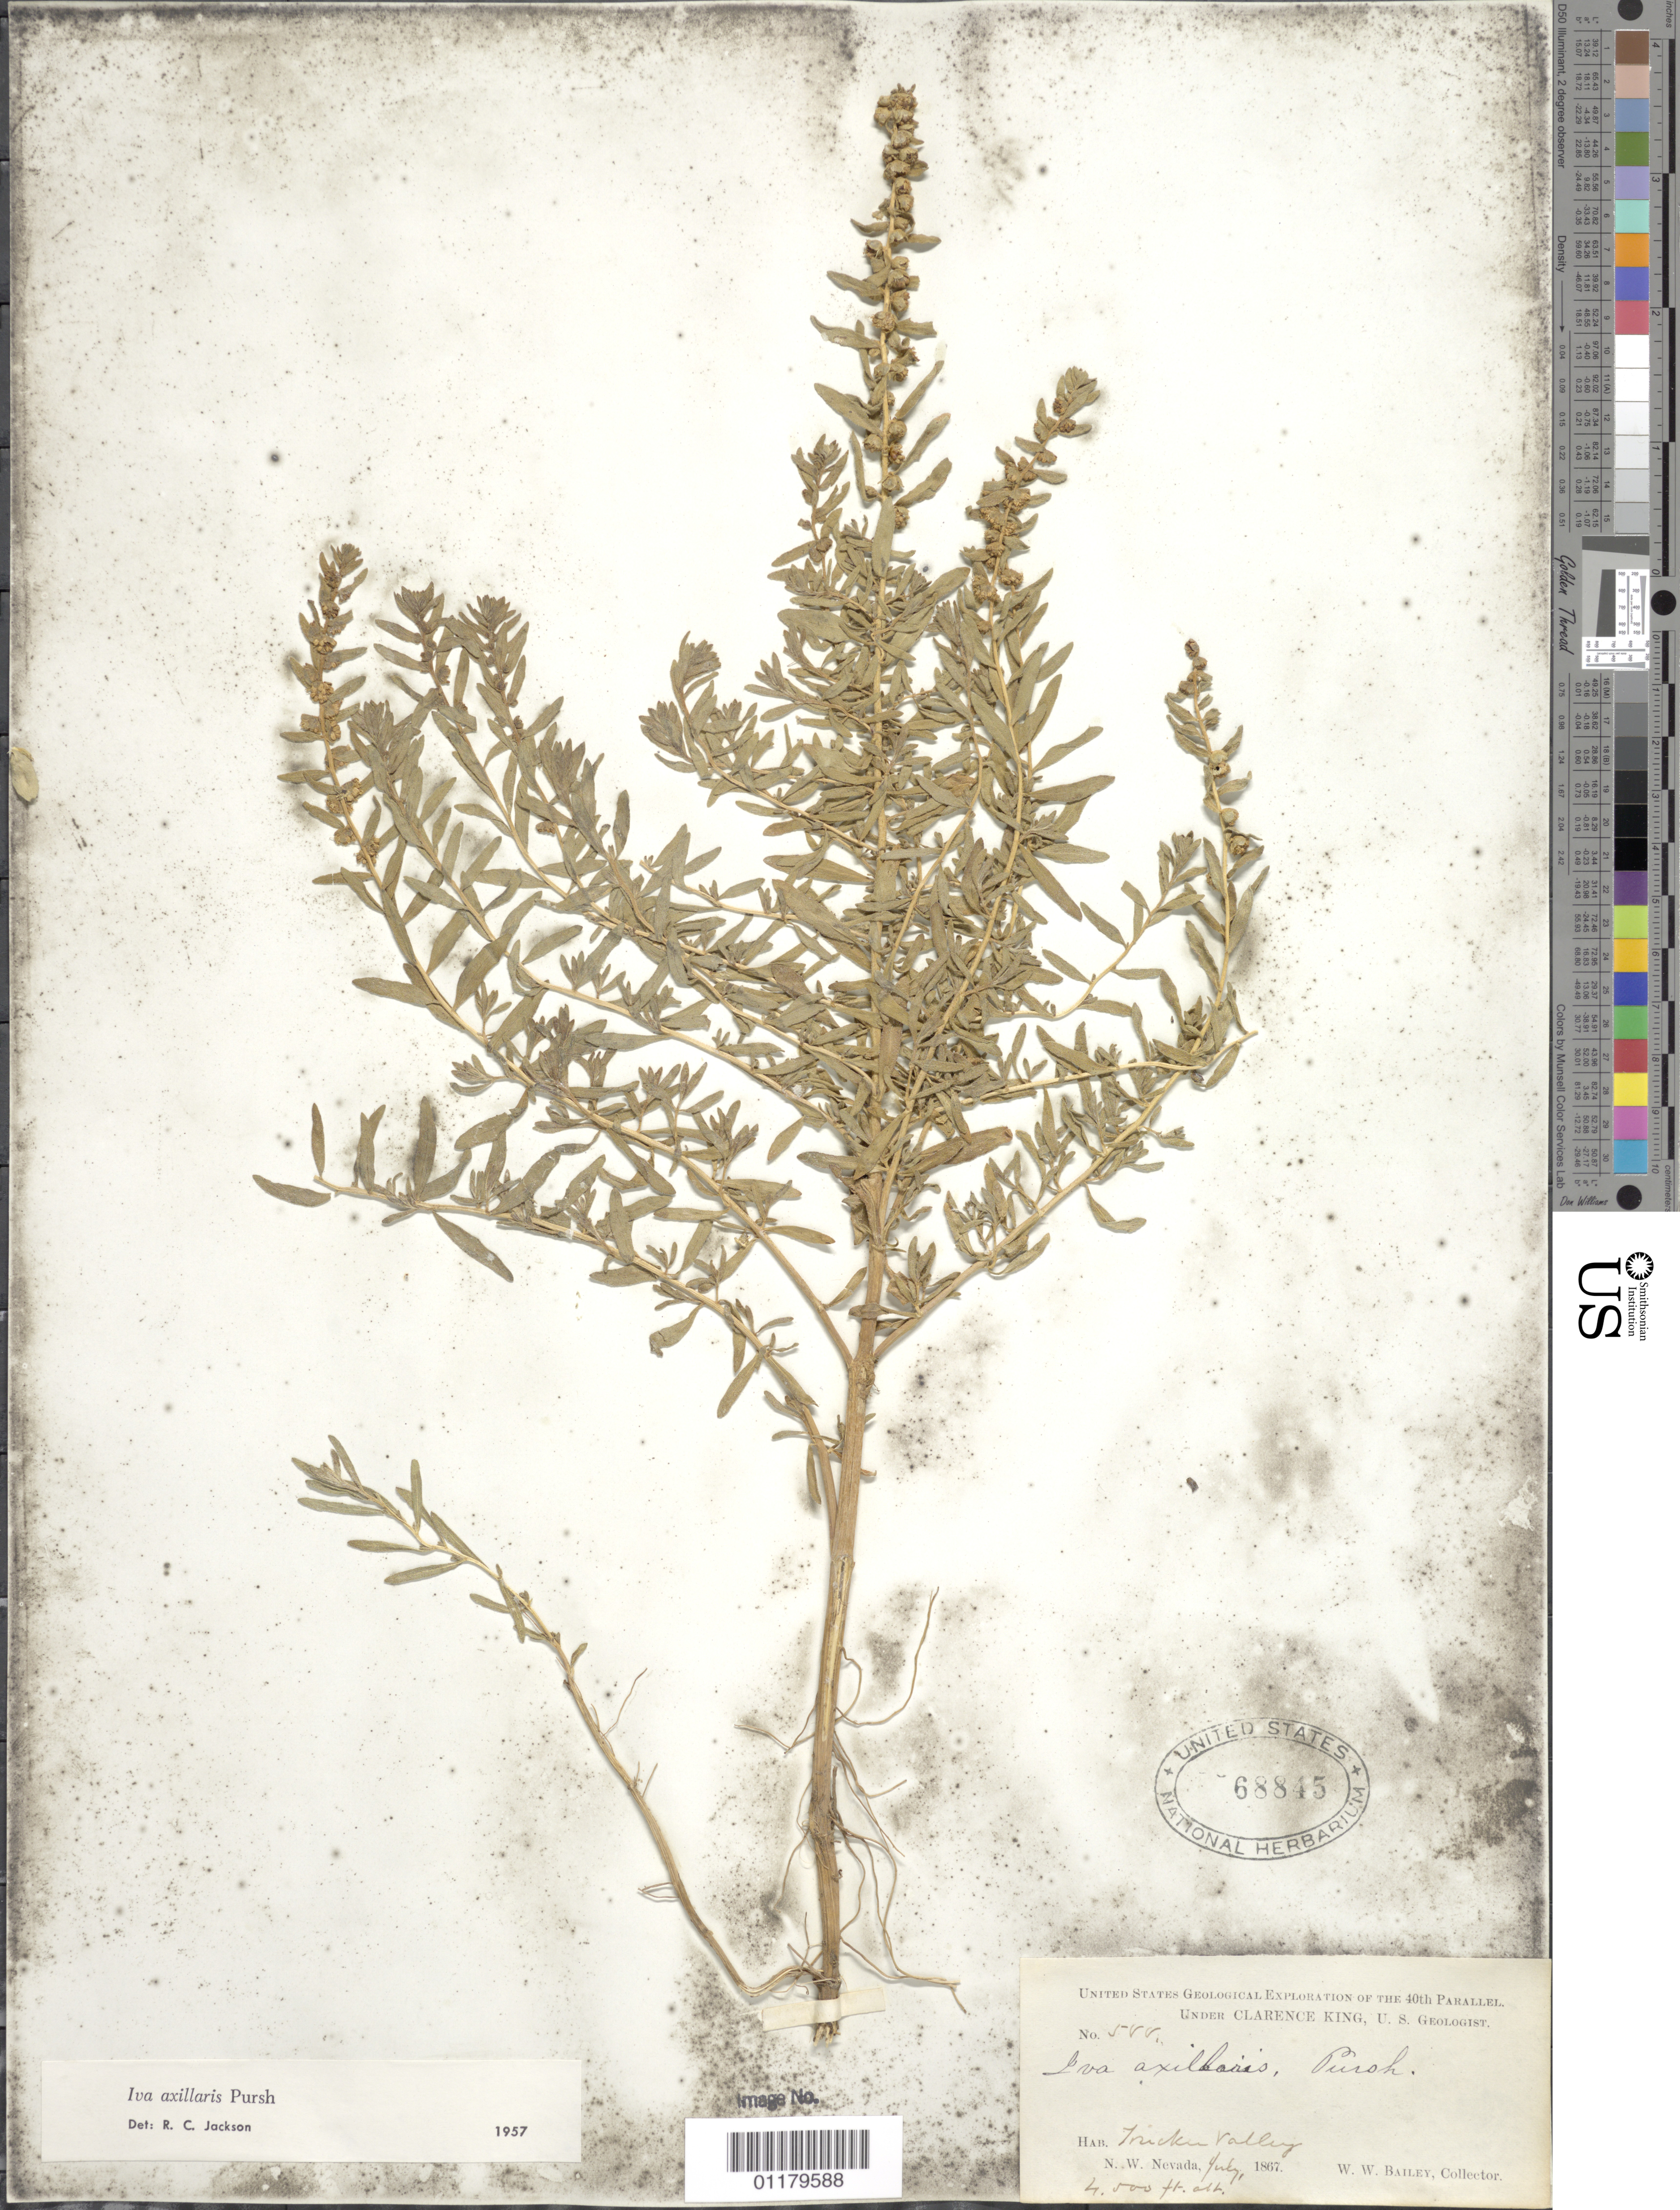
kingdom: Plantae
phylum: Tracheophyta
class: Magnoliopsida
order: Asterales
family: Asteraceae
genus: Iva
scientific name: Iva axillaris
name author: Pursh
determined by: Jackson, R. C.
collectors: W. W. Bailey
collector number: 588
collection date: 1867-07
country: United States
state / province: Nevada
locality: Truckee Valley, N.W. Nevada.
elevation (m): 1372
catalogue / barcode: US 68845